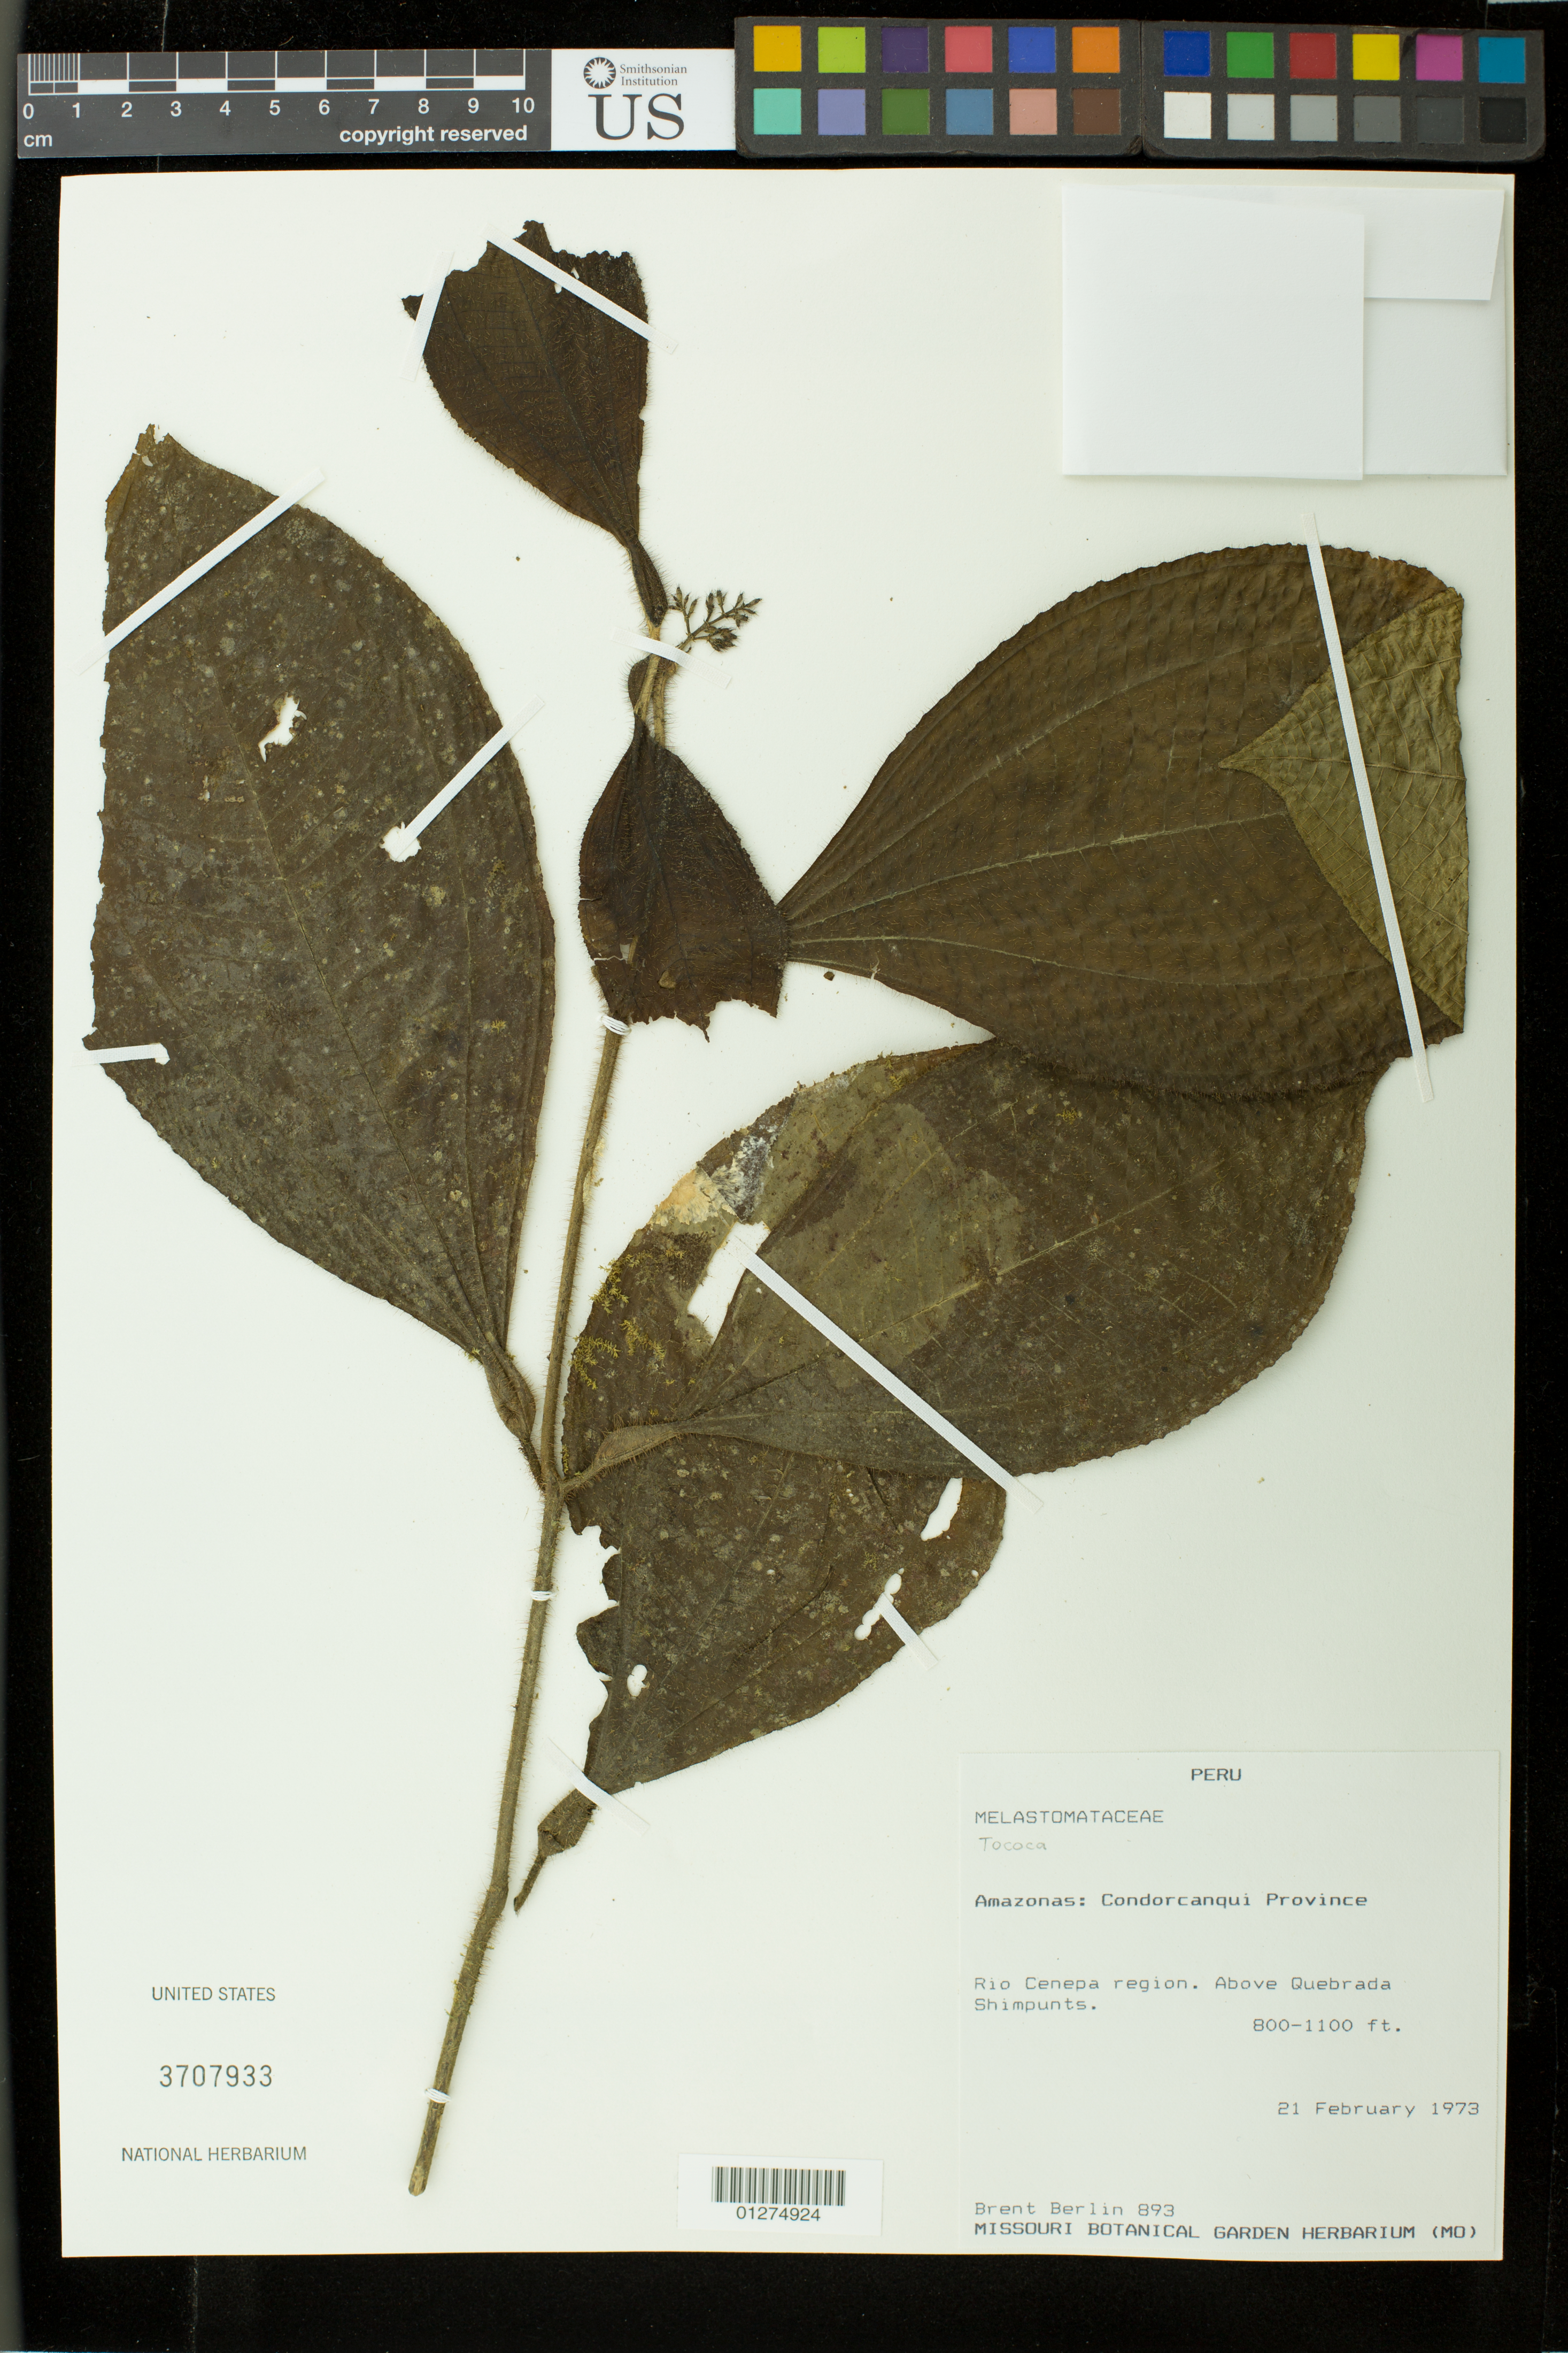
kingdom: Plantae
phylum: Tracheophyta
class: Magnoliopsida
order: Myrtales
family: Melastomataceae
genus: Tococa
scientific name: Tococa caquetana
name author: Sprague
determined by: Michelangeli, F. A.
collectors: B. Berlin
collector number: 893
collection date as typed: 21 Feb 1973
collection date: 1973-02-21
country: Peru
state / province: Amazonas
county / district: Condorcanqui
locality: Río Cenepa region. Above Quebrada Shimpunts.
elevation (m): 800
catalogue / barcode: US 3707933